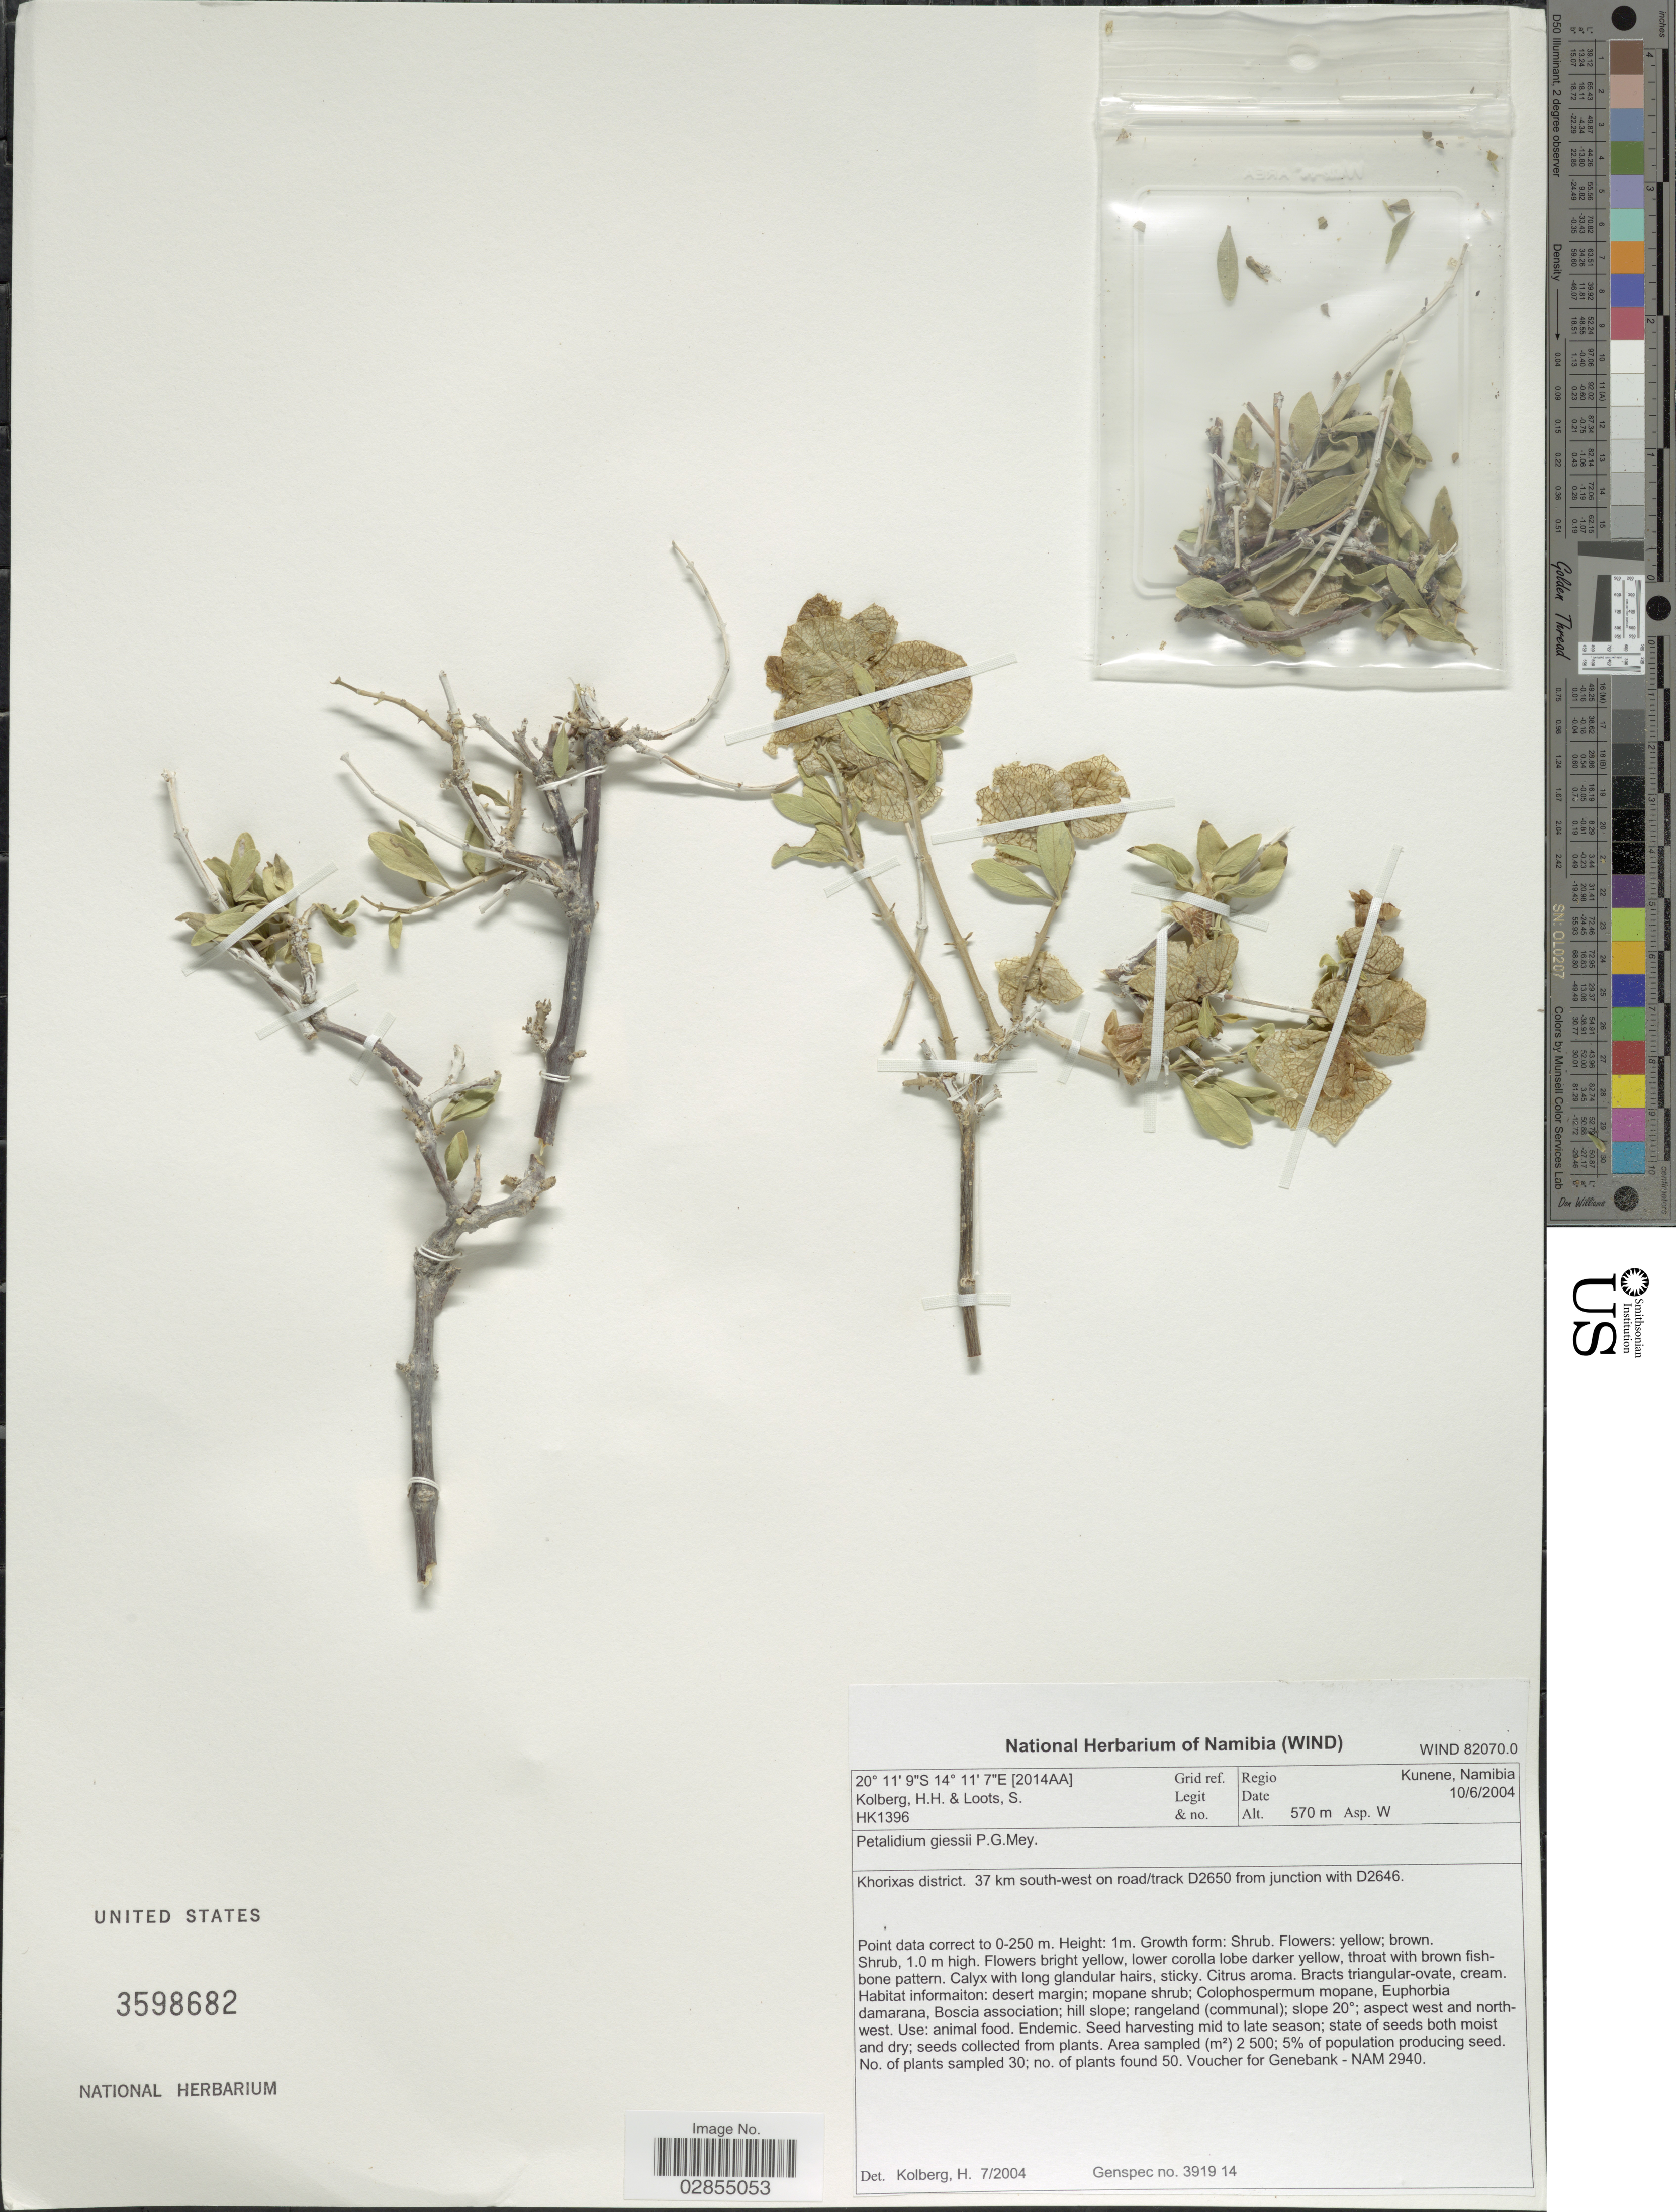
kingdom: Plantae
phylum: Tracheophyta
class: Magnoliopsida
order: Lamiales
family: Acanthaceae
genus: Petalidium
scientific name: Petalidium giessii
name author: P.G. Mey.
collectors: H. H. Kolberg & S. Loots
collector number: HK1396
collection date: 2004-06-10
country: Namibia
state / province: Kunene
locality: [2014AA]. Regio Kunene, Khorixas district, 37 km south-west on road/track D2650 from junction with D2646.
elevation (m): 570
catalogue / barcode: US 3598682